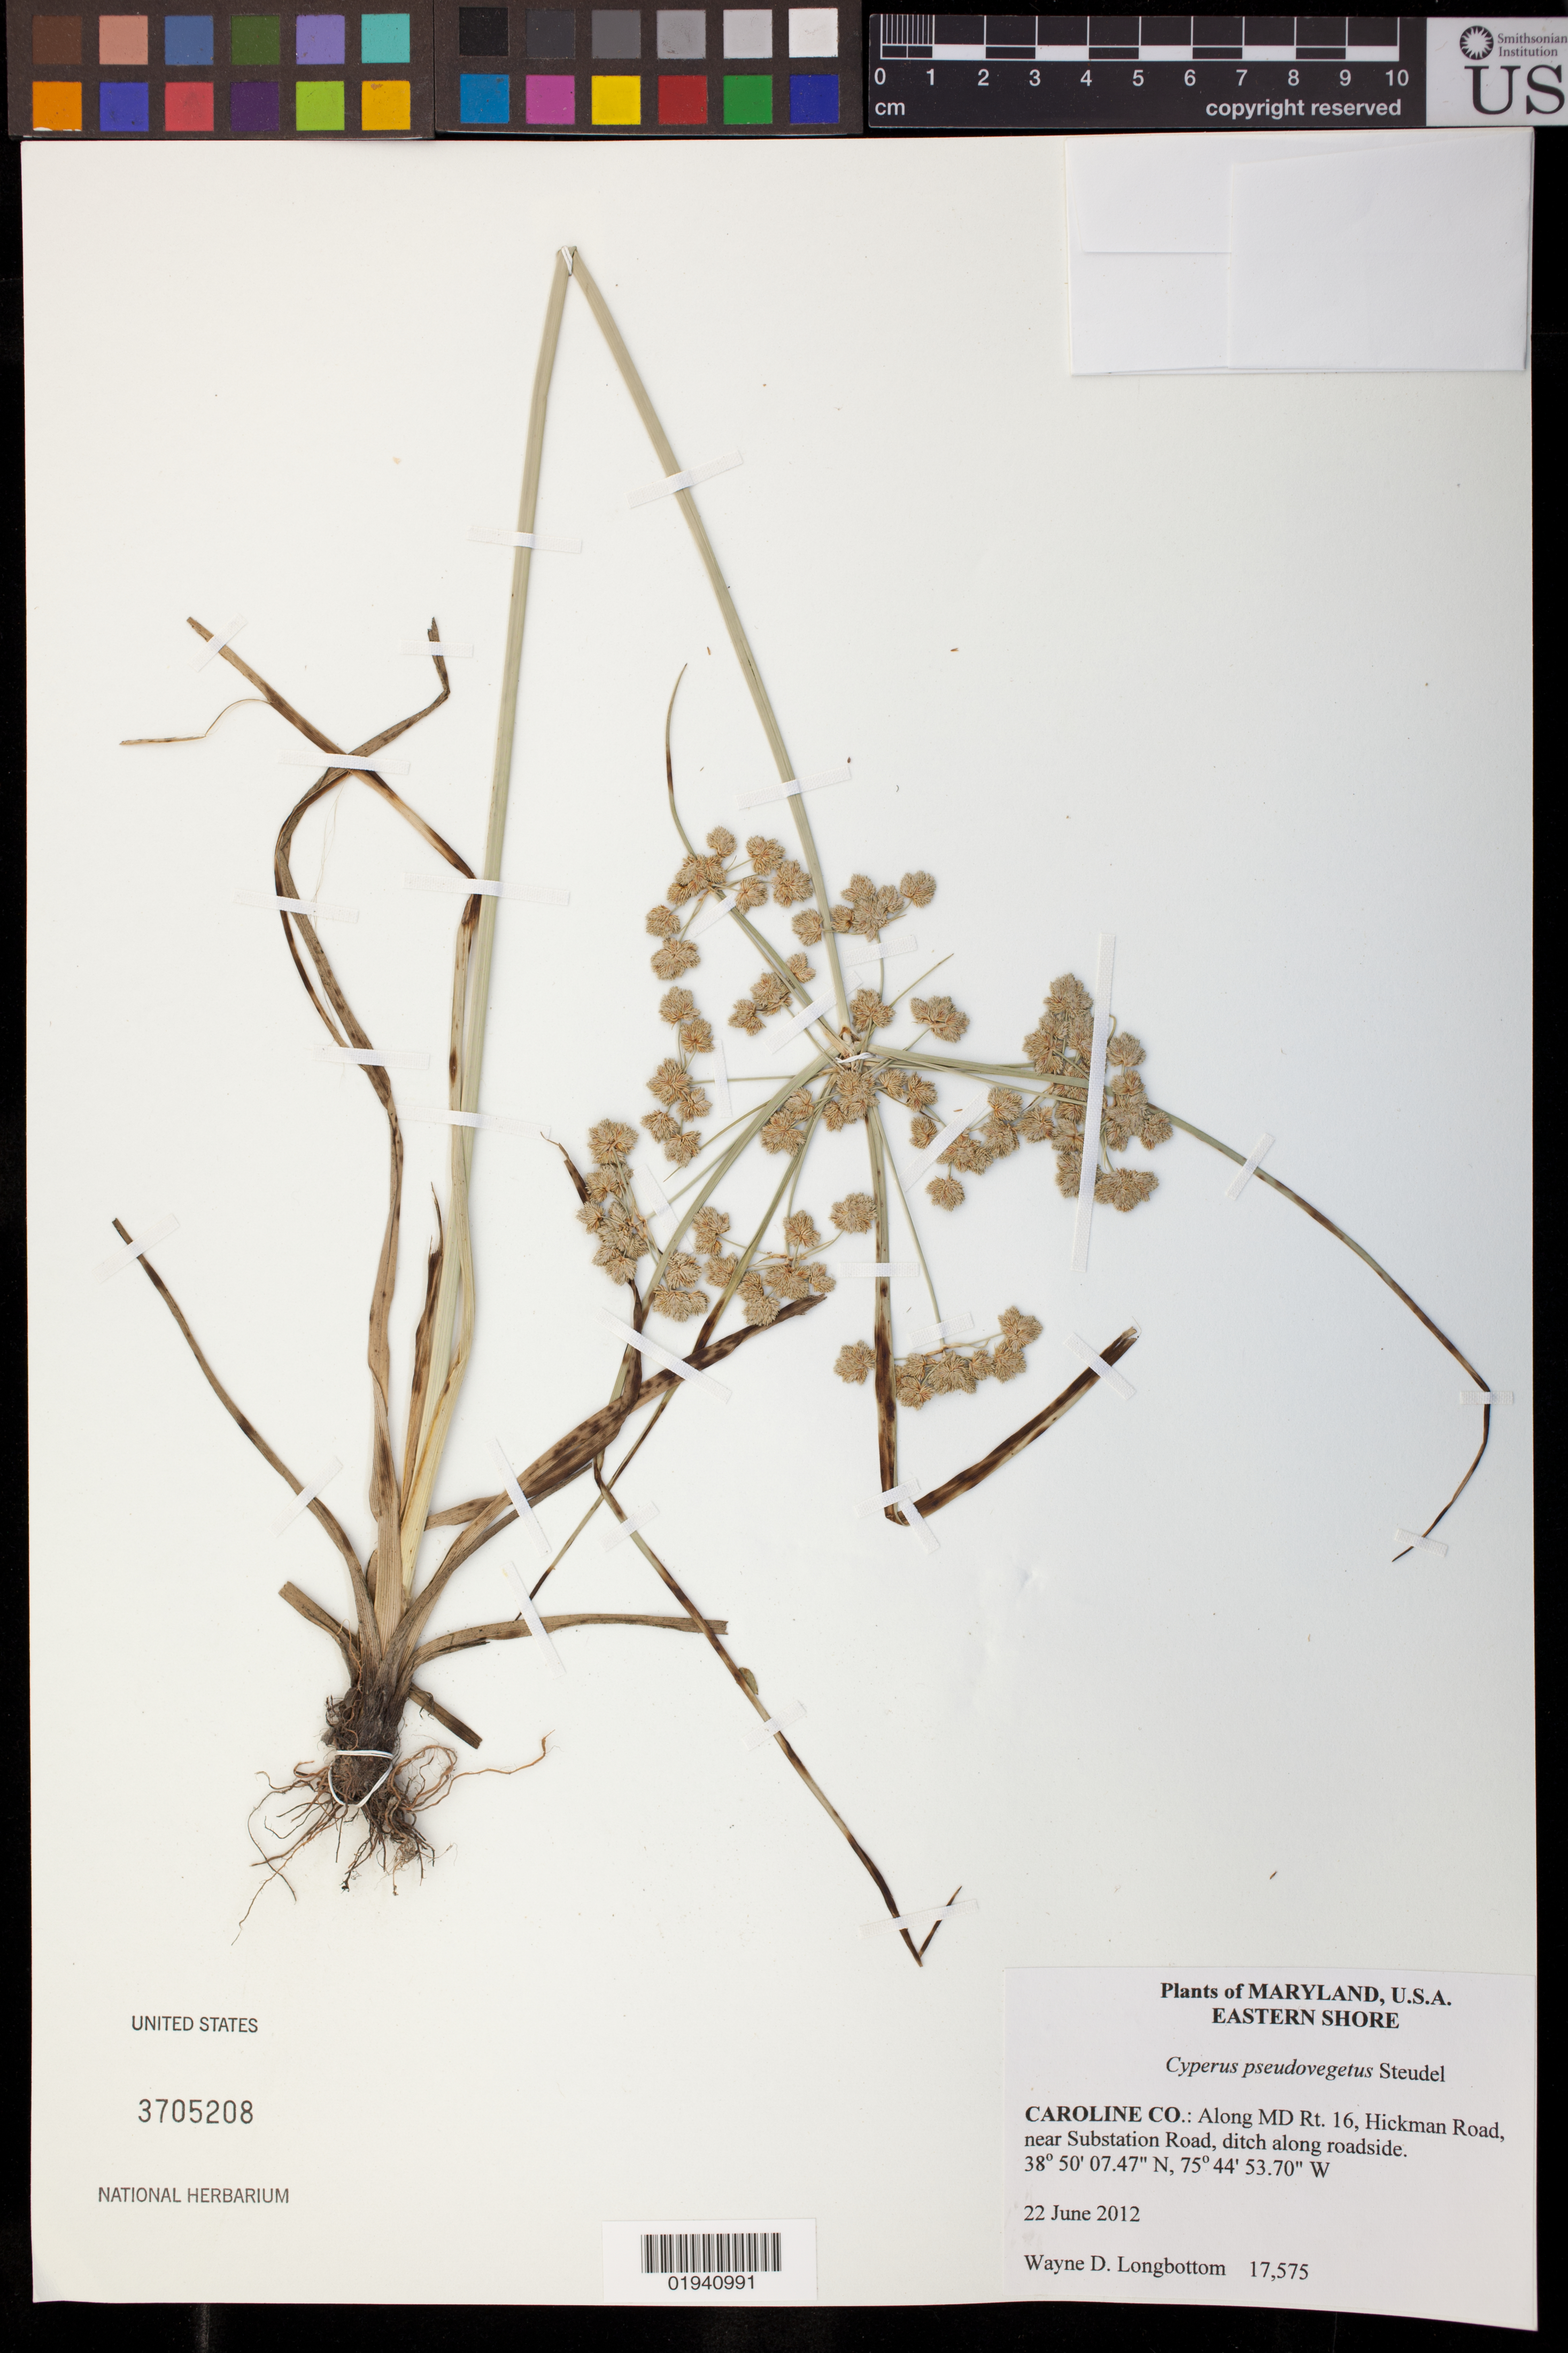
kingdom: Plantae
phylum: Tracheophyta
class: Liliopsida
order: Poales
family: Cyperaceae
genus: Cyperus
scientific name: Cyperus pseudovegetus Steud.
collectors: W. D. Longbottom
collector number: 17575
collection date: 2012-06-22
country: United States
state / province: Maryland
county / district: Caroline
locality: Along MD Rt. 16, Hickman Road, near Substation Road.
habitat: ditch along roadside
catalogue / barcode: US 3705208